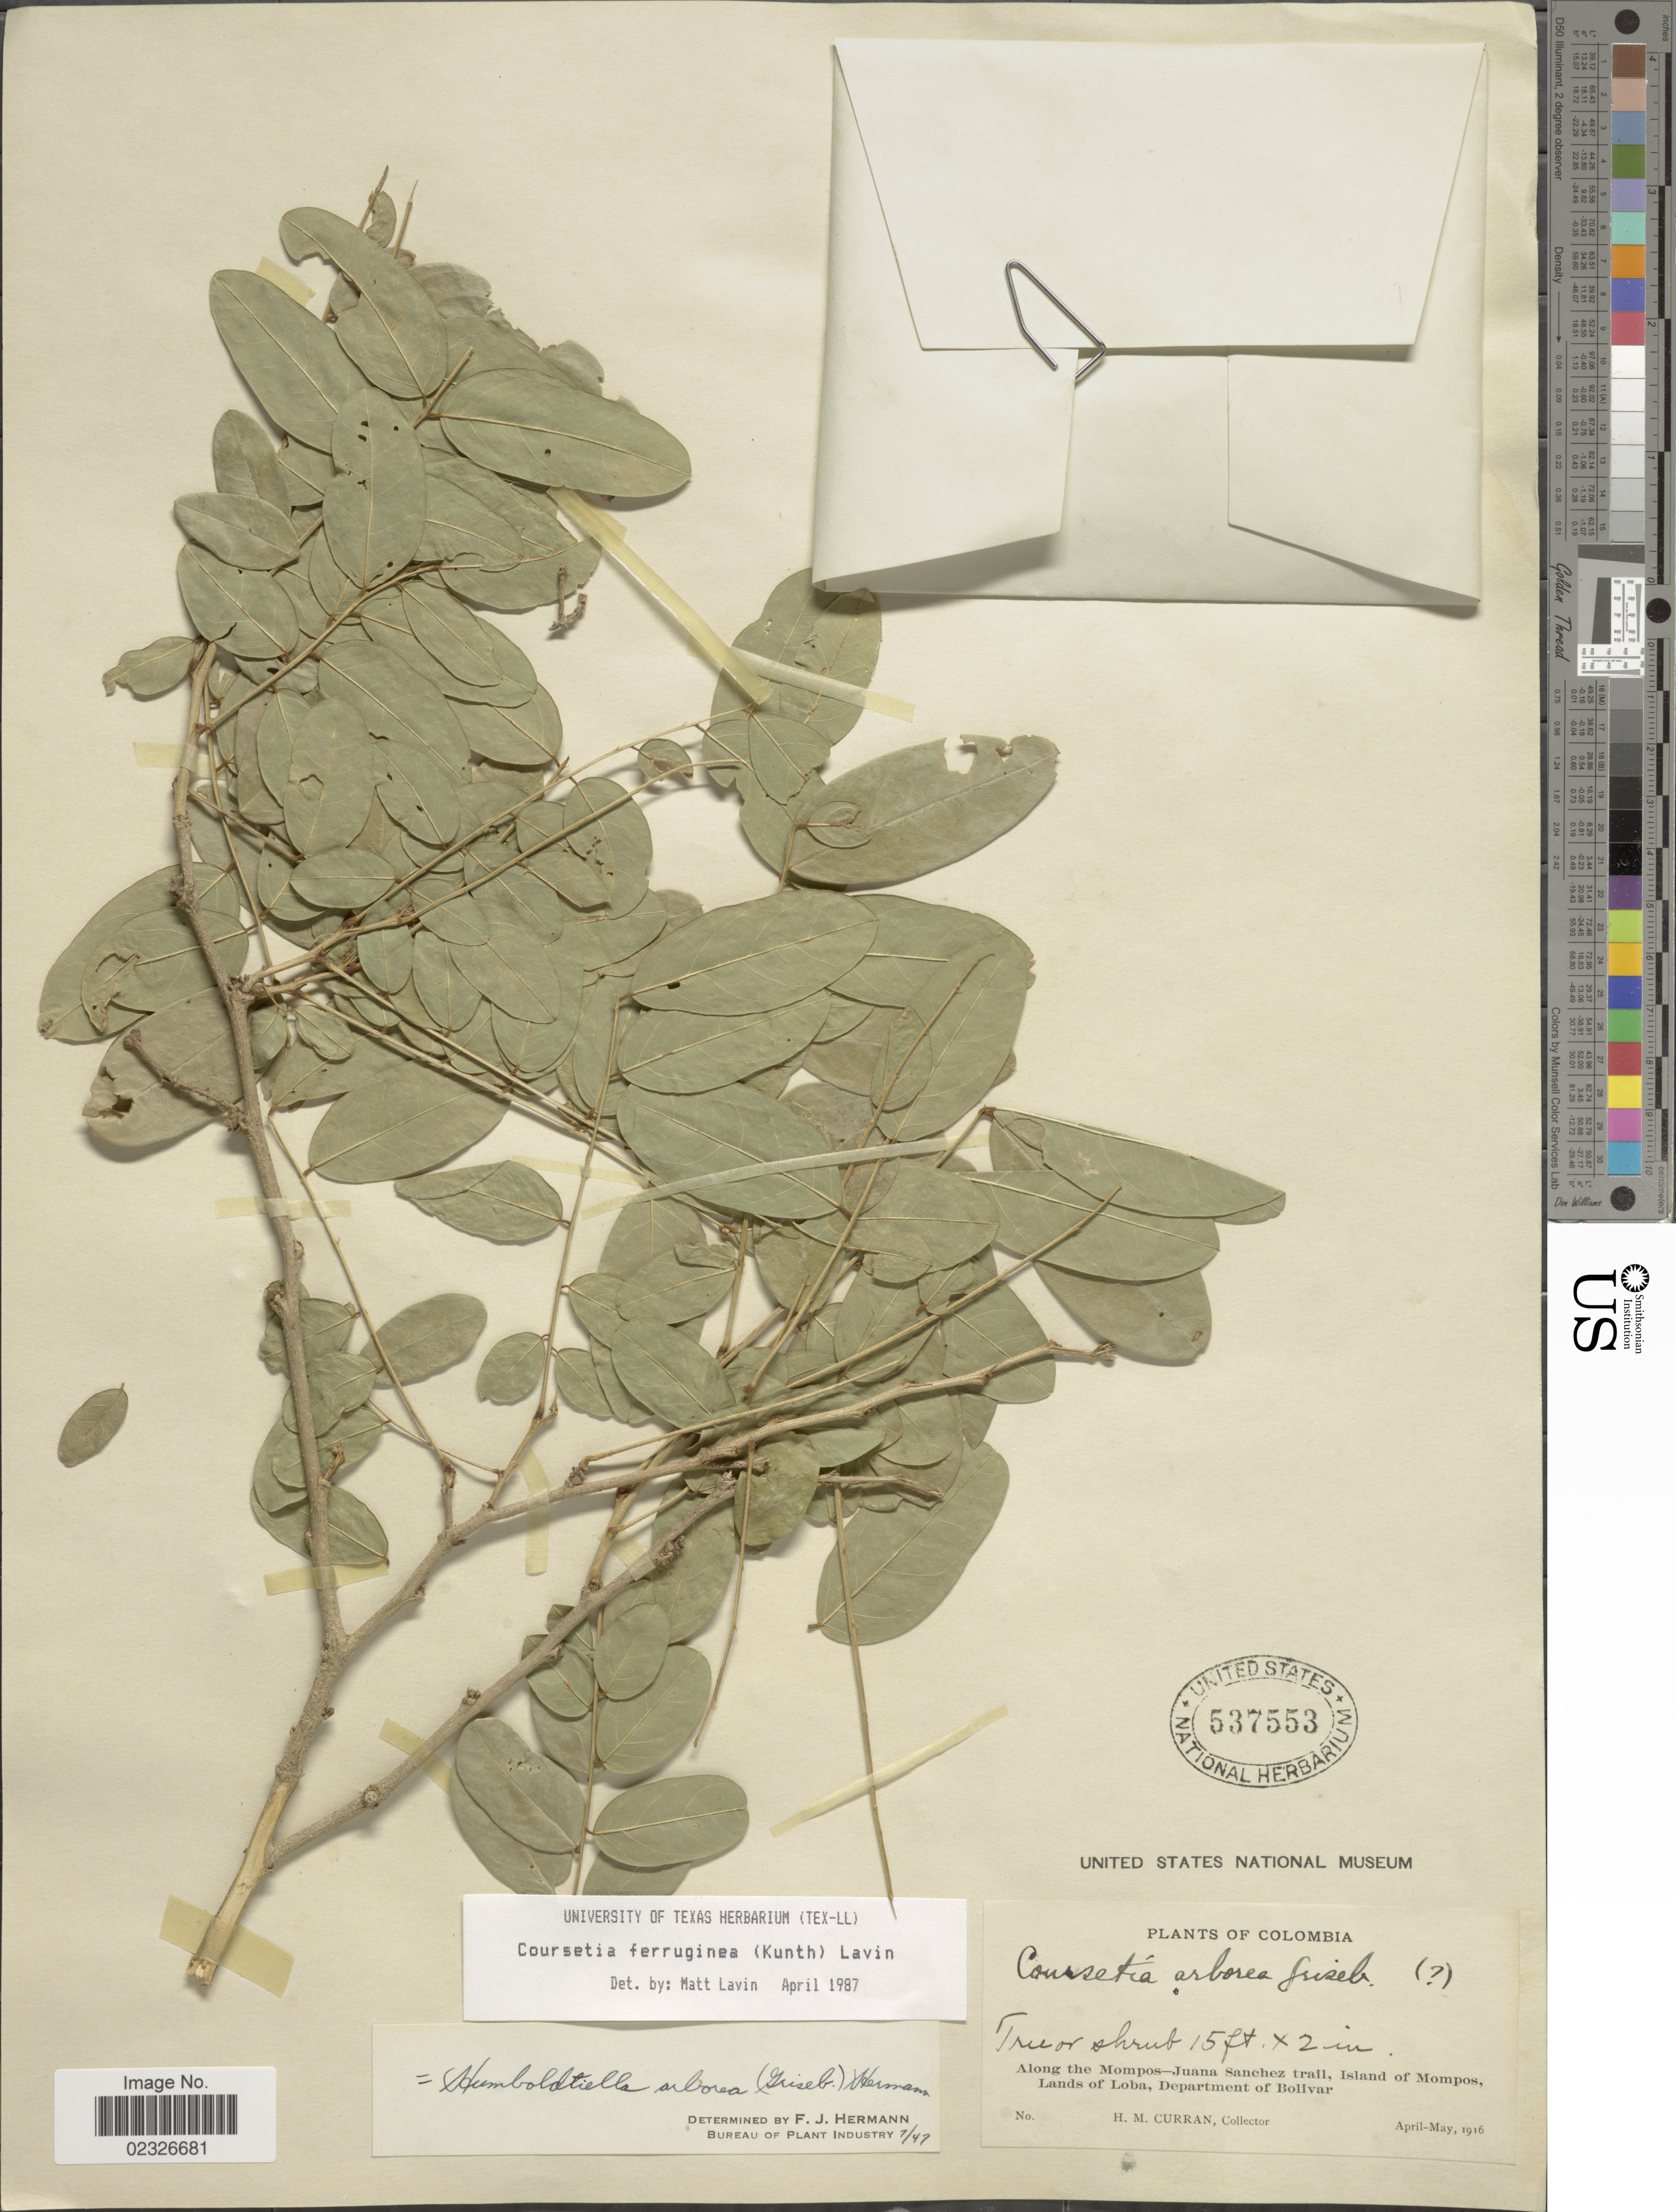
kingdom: Plantae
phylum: Tracheophyta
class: Magnoliopsida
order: Fabales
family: Fabaceae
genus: Coursetia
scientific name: Coursetia ferruginea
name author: (Kunth) Lavin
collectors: H. M. Curran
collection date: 1916-04/1916-05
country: Colombia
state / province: Bolívar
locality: Along the Mompos-Juana Sanchez trail, Island of Mompos, Lands of Loba, Department of Bolivar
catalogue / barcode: US 537553